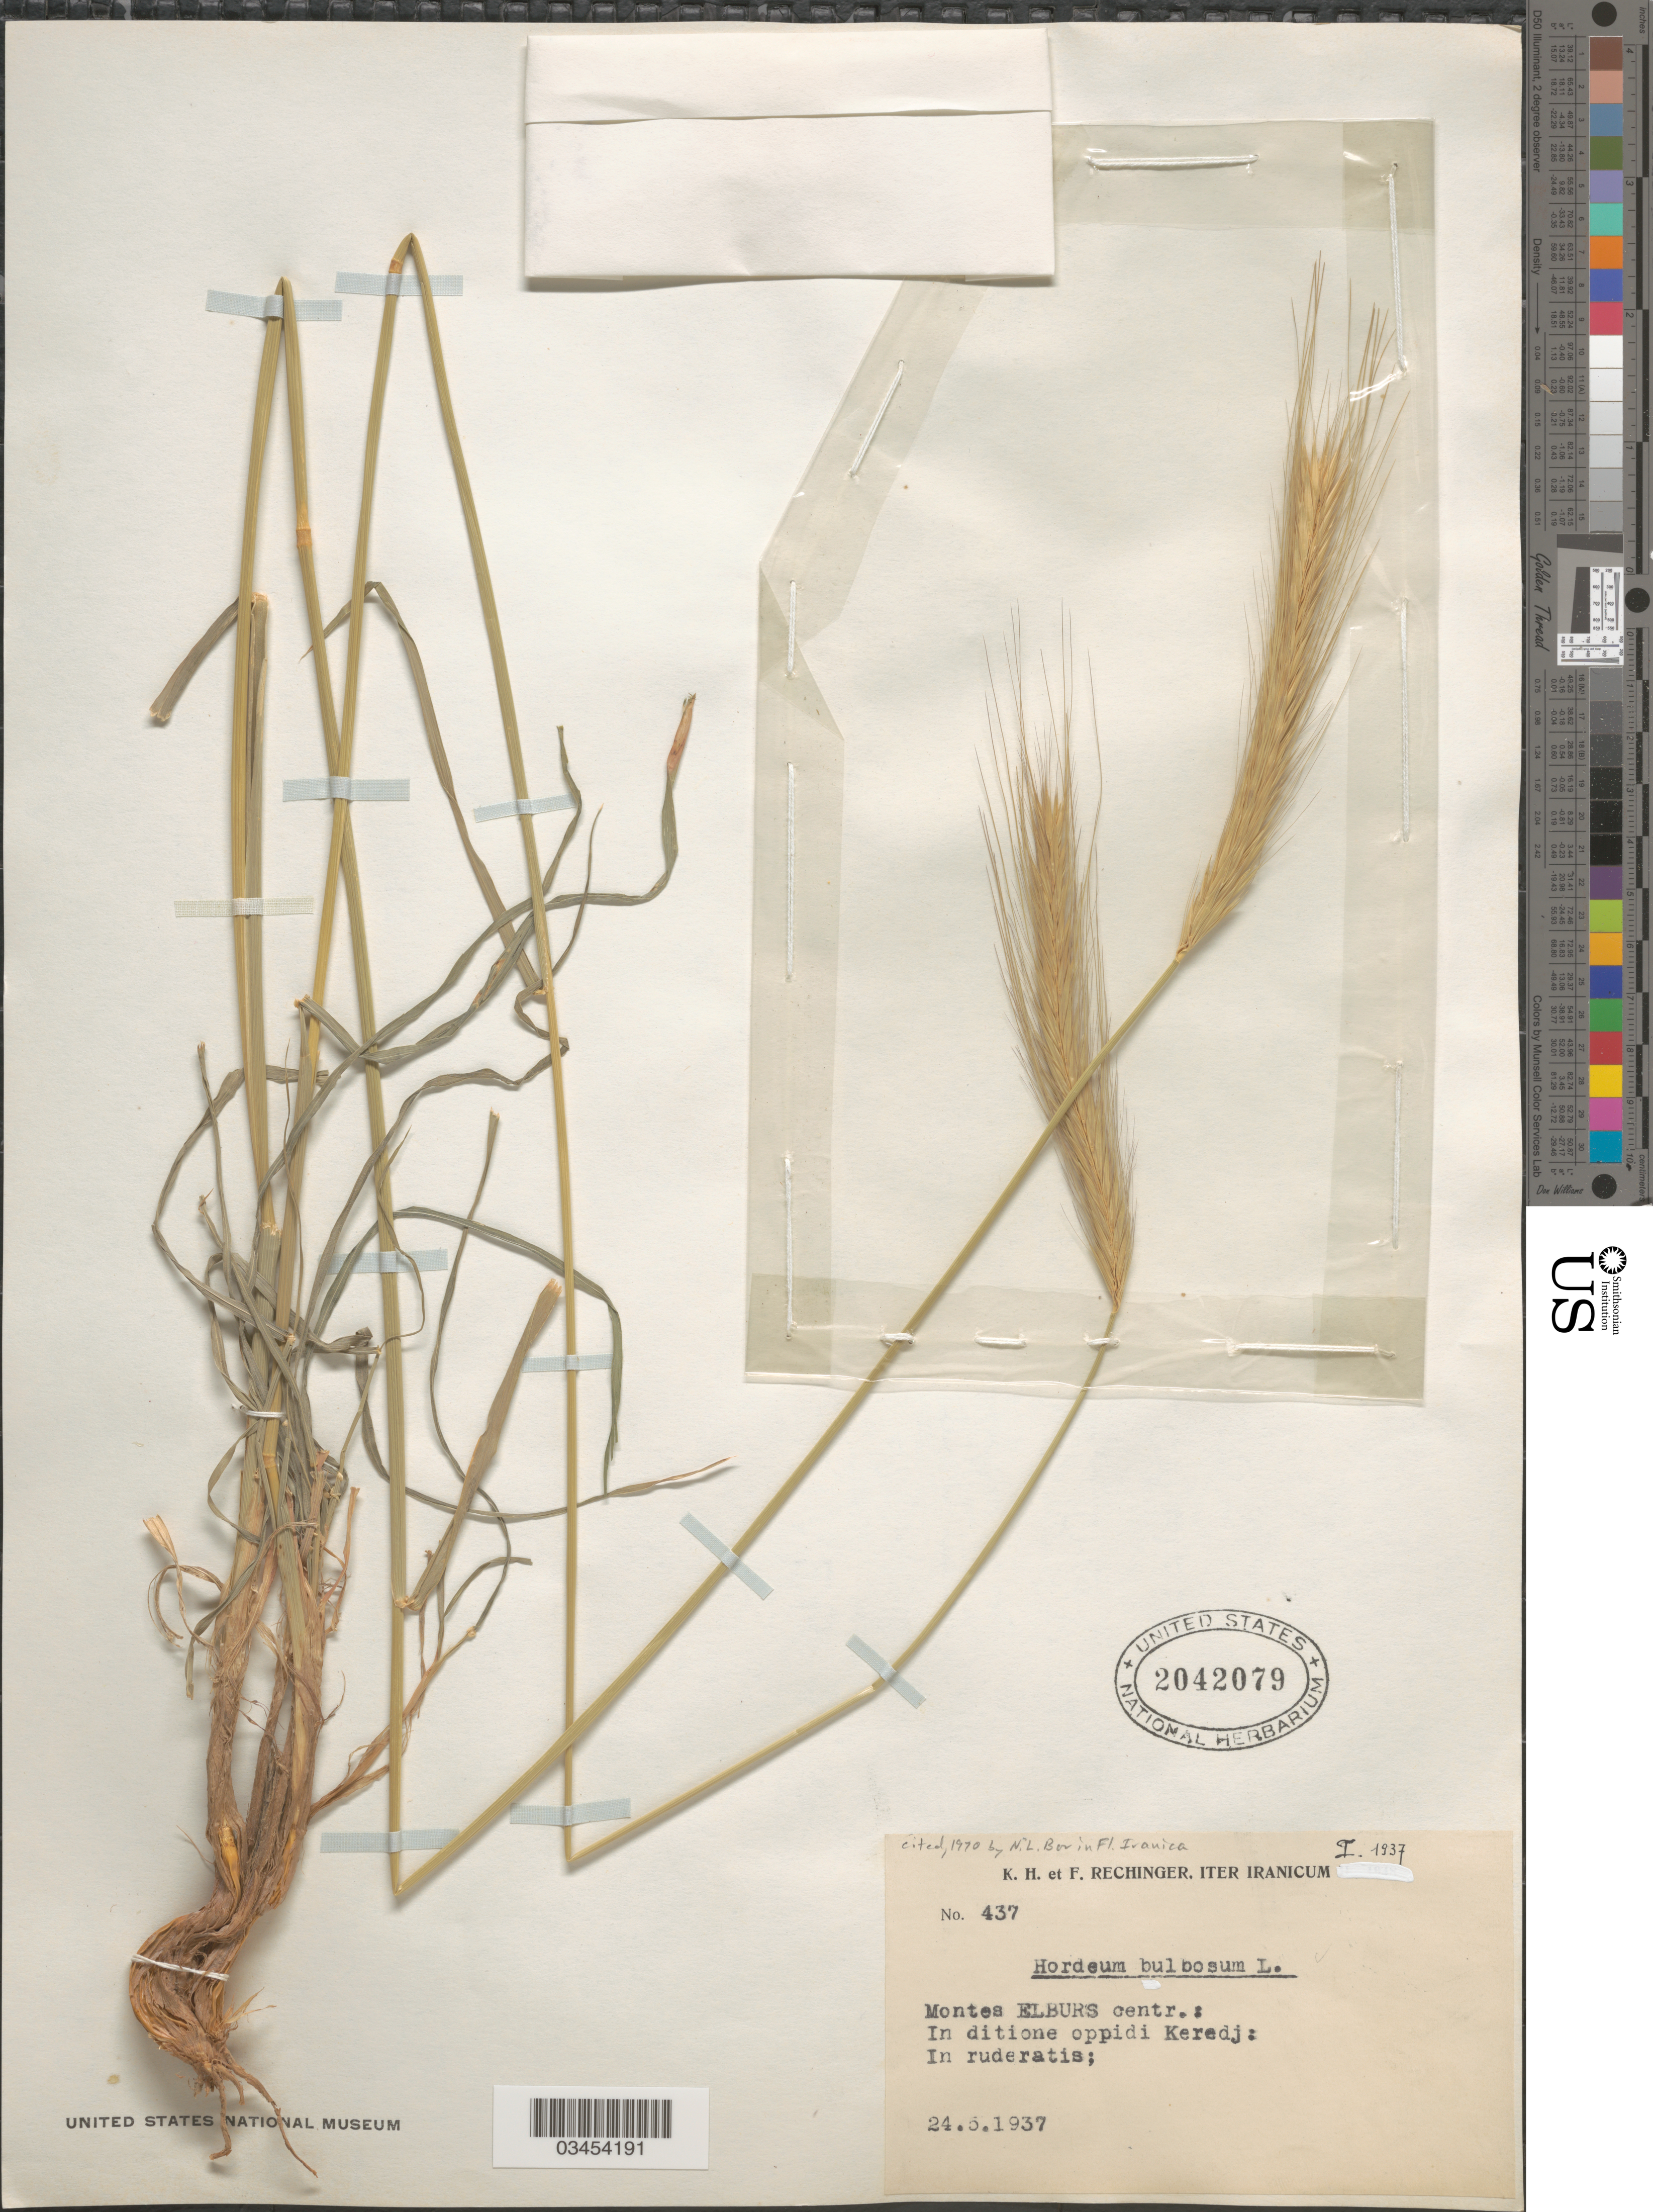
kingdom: Plantae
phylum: Tracheophyta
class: Liliopsida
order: Poales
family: Poaceae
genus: Hordeum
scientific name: Hordeum bulbosum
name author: L.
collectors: K. H. Rechinger & F. Rechinger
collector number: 437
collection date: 1937-05-24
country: Iran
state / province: Alborz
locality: Iter Iranicum I. 1937. Montes Elburs centr.: In ditione oppidi Keredj: In ruderatis.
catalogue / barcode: US 2042079